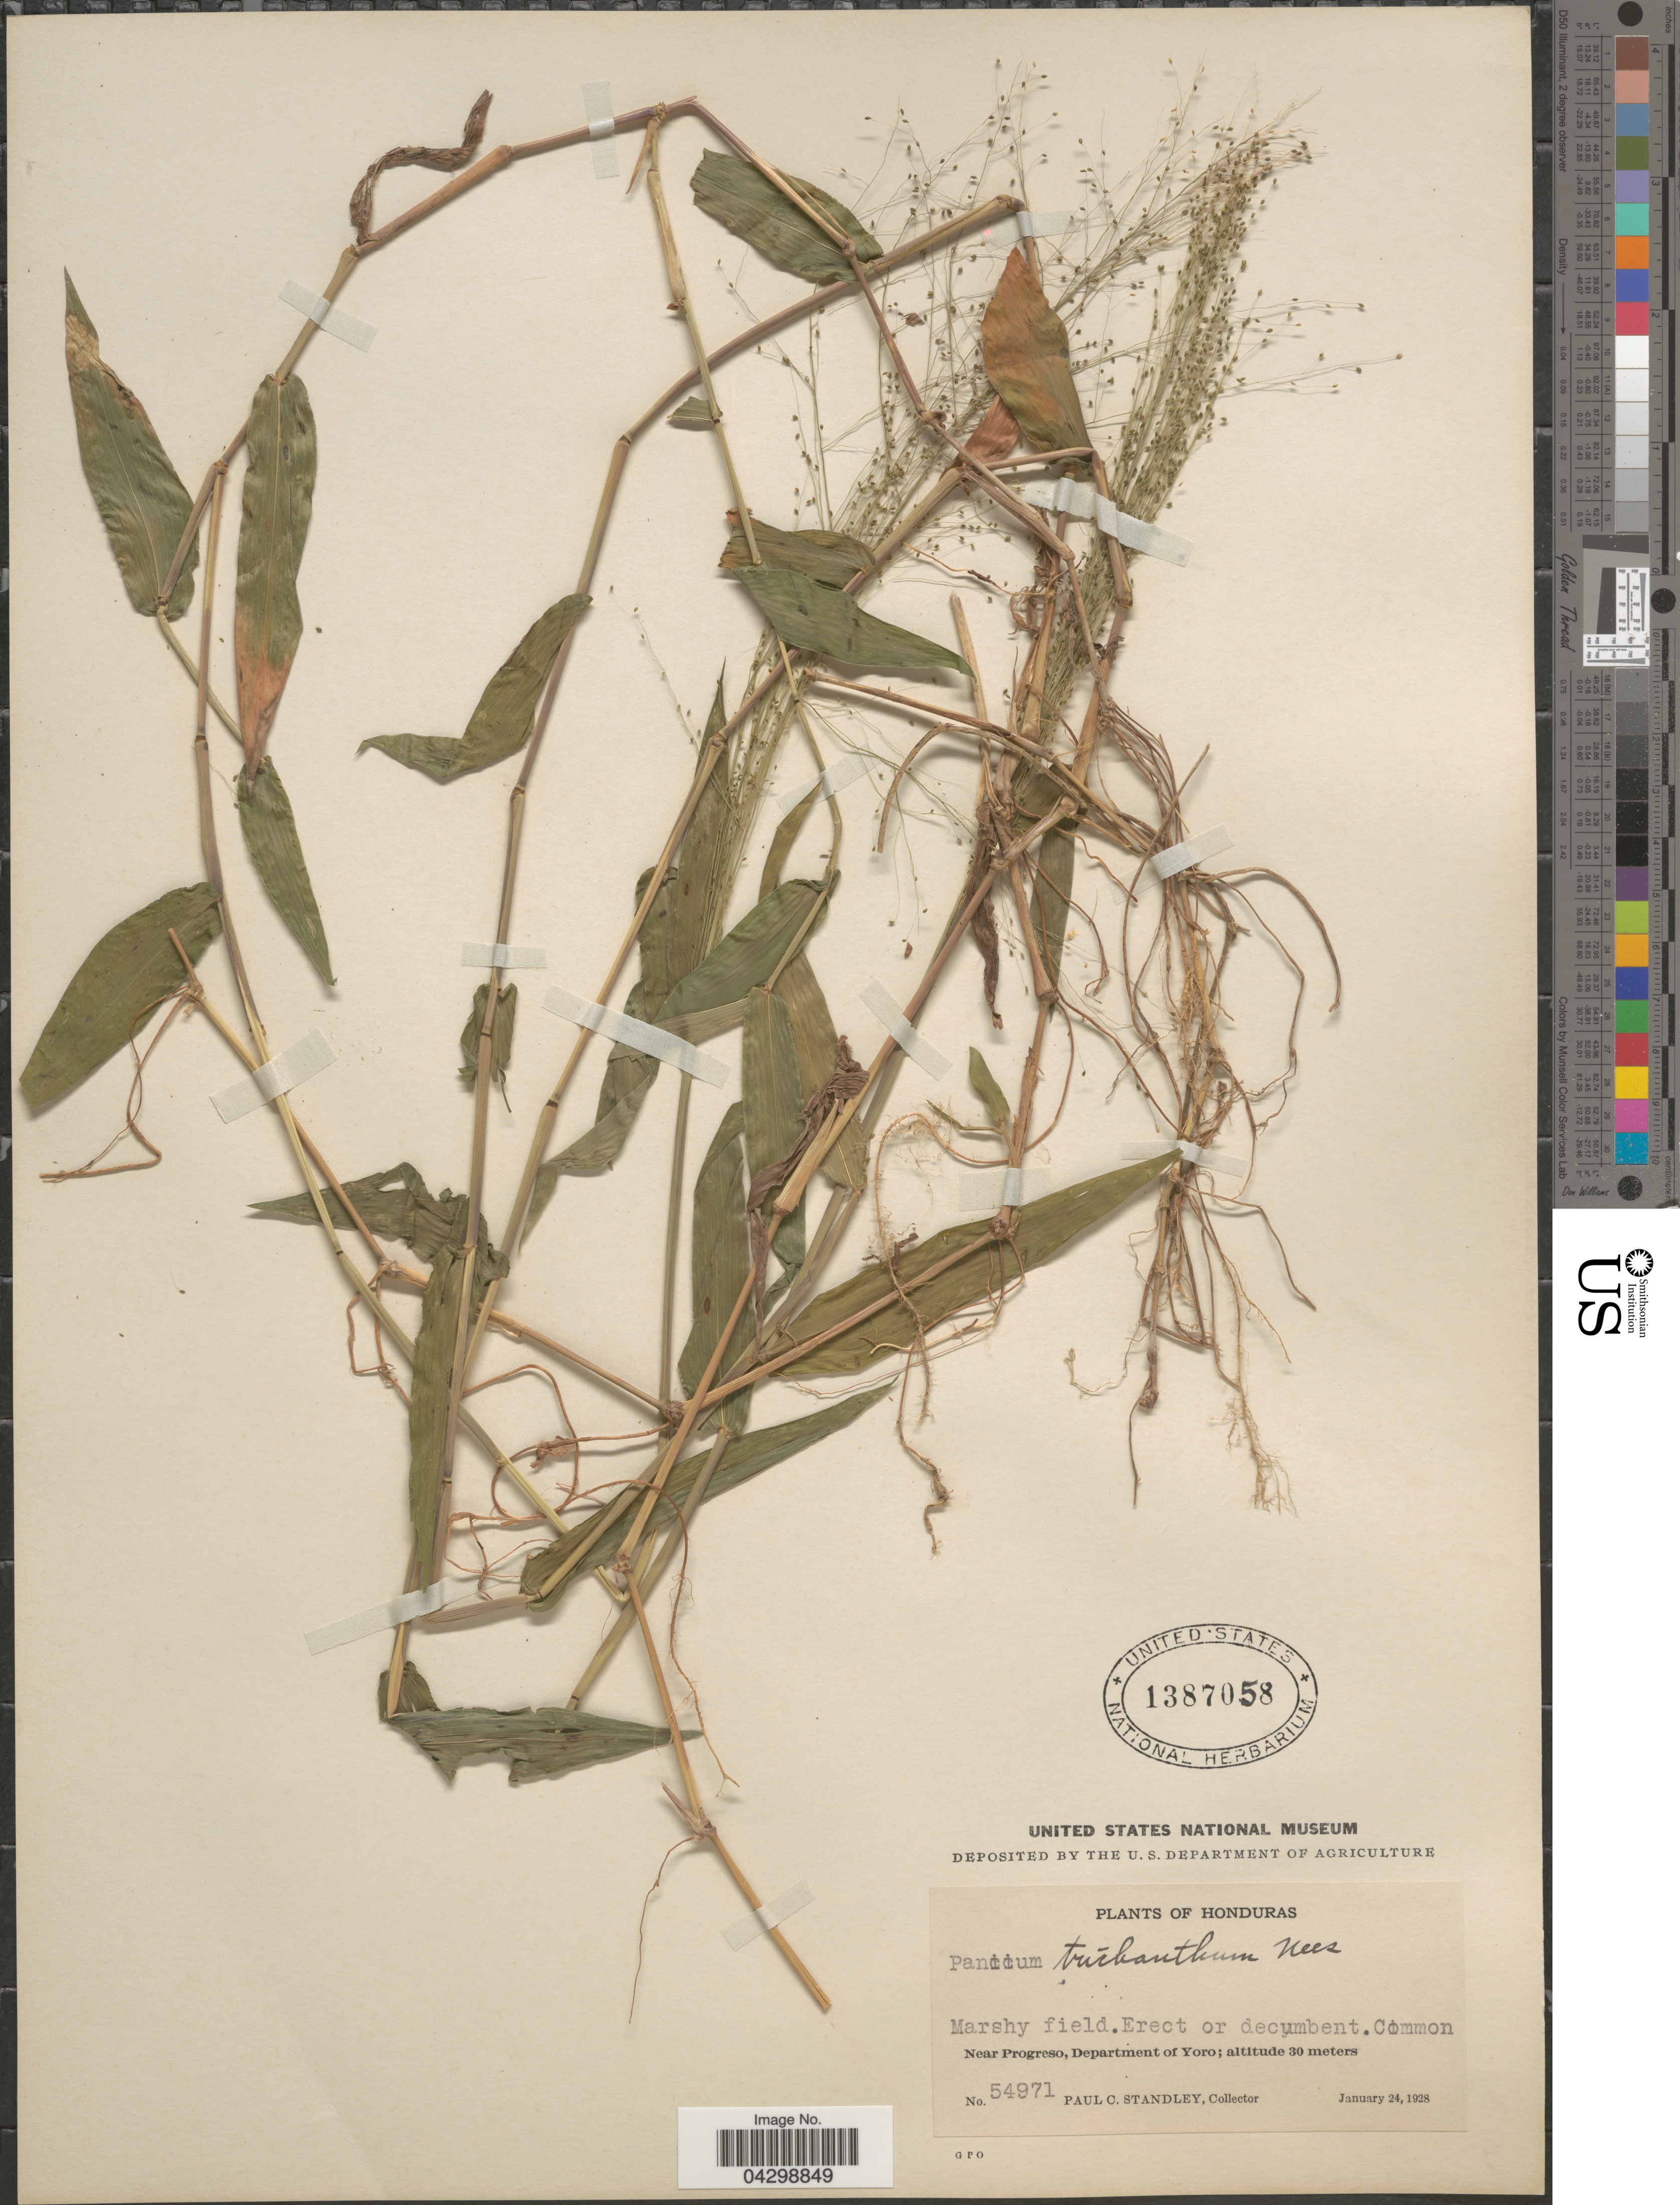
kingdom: Plantae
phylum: Tracheophyta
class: Liliopsida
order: Poales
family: Poaceae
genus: Panicum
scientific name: Panicum trichanthum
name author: Nees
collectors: P. C. Standley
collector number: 54971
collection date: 1928-01-24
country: Honduras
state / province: Yoro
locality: Marshy field. Near Progreso, Department of Yoro.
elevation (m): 30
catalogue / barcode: US 1387058